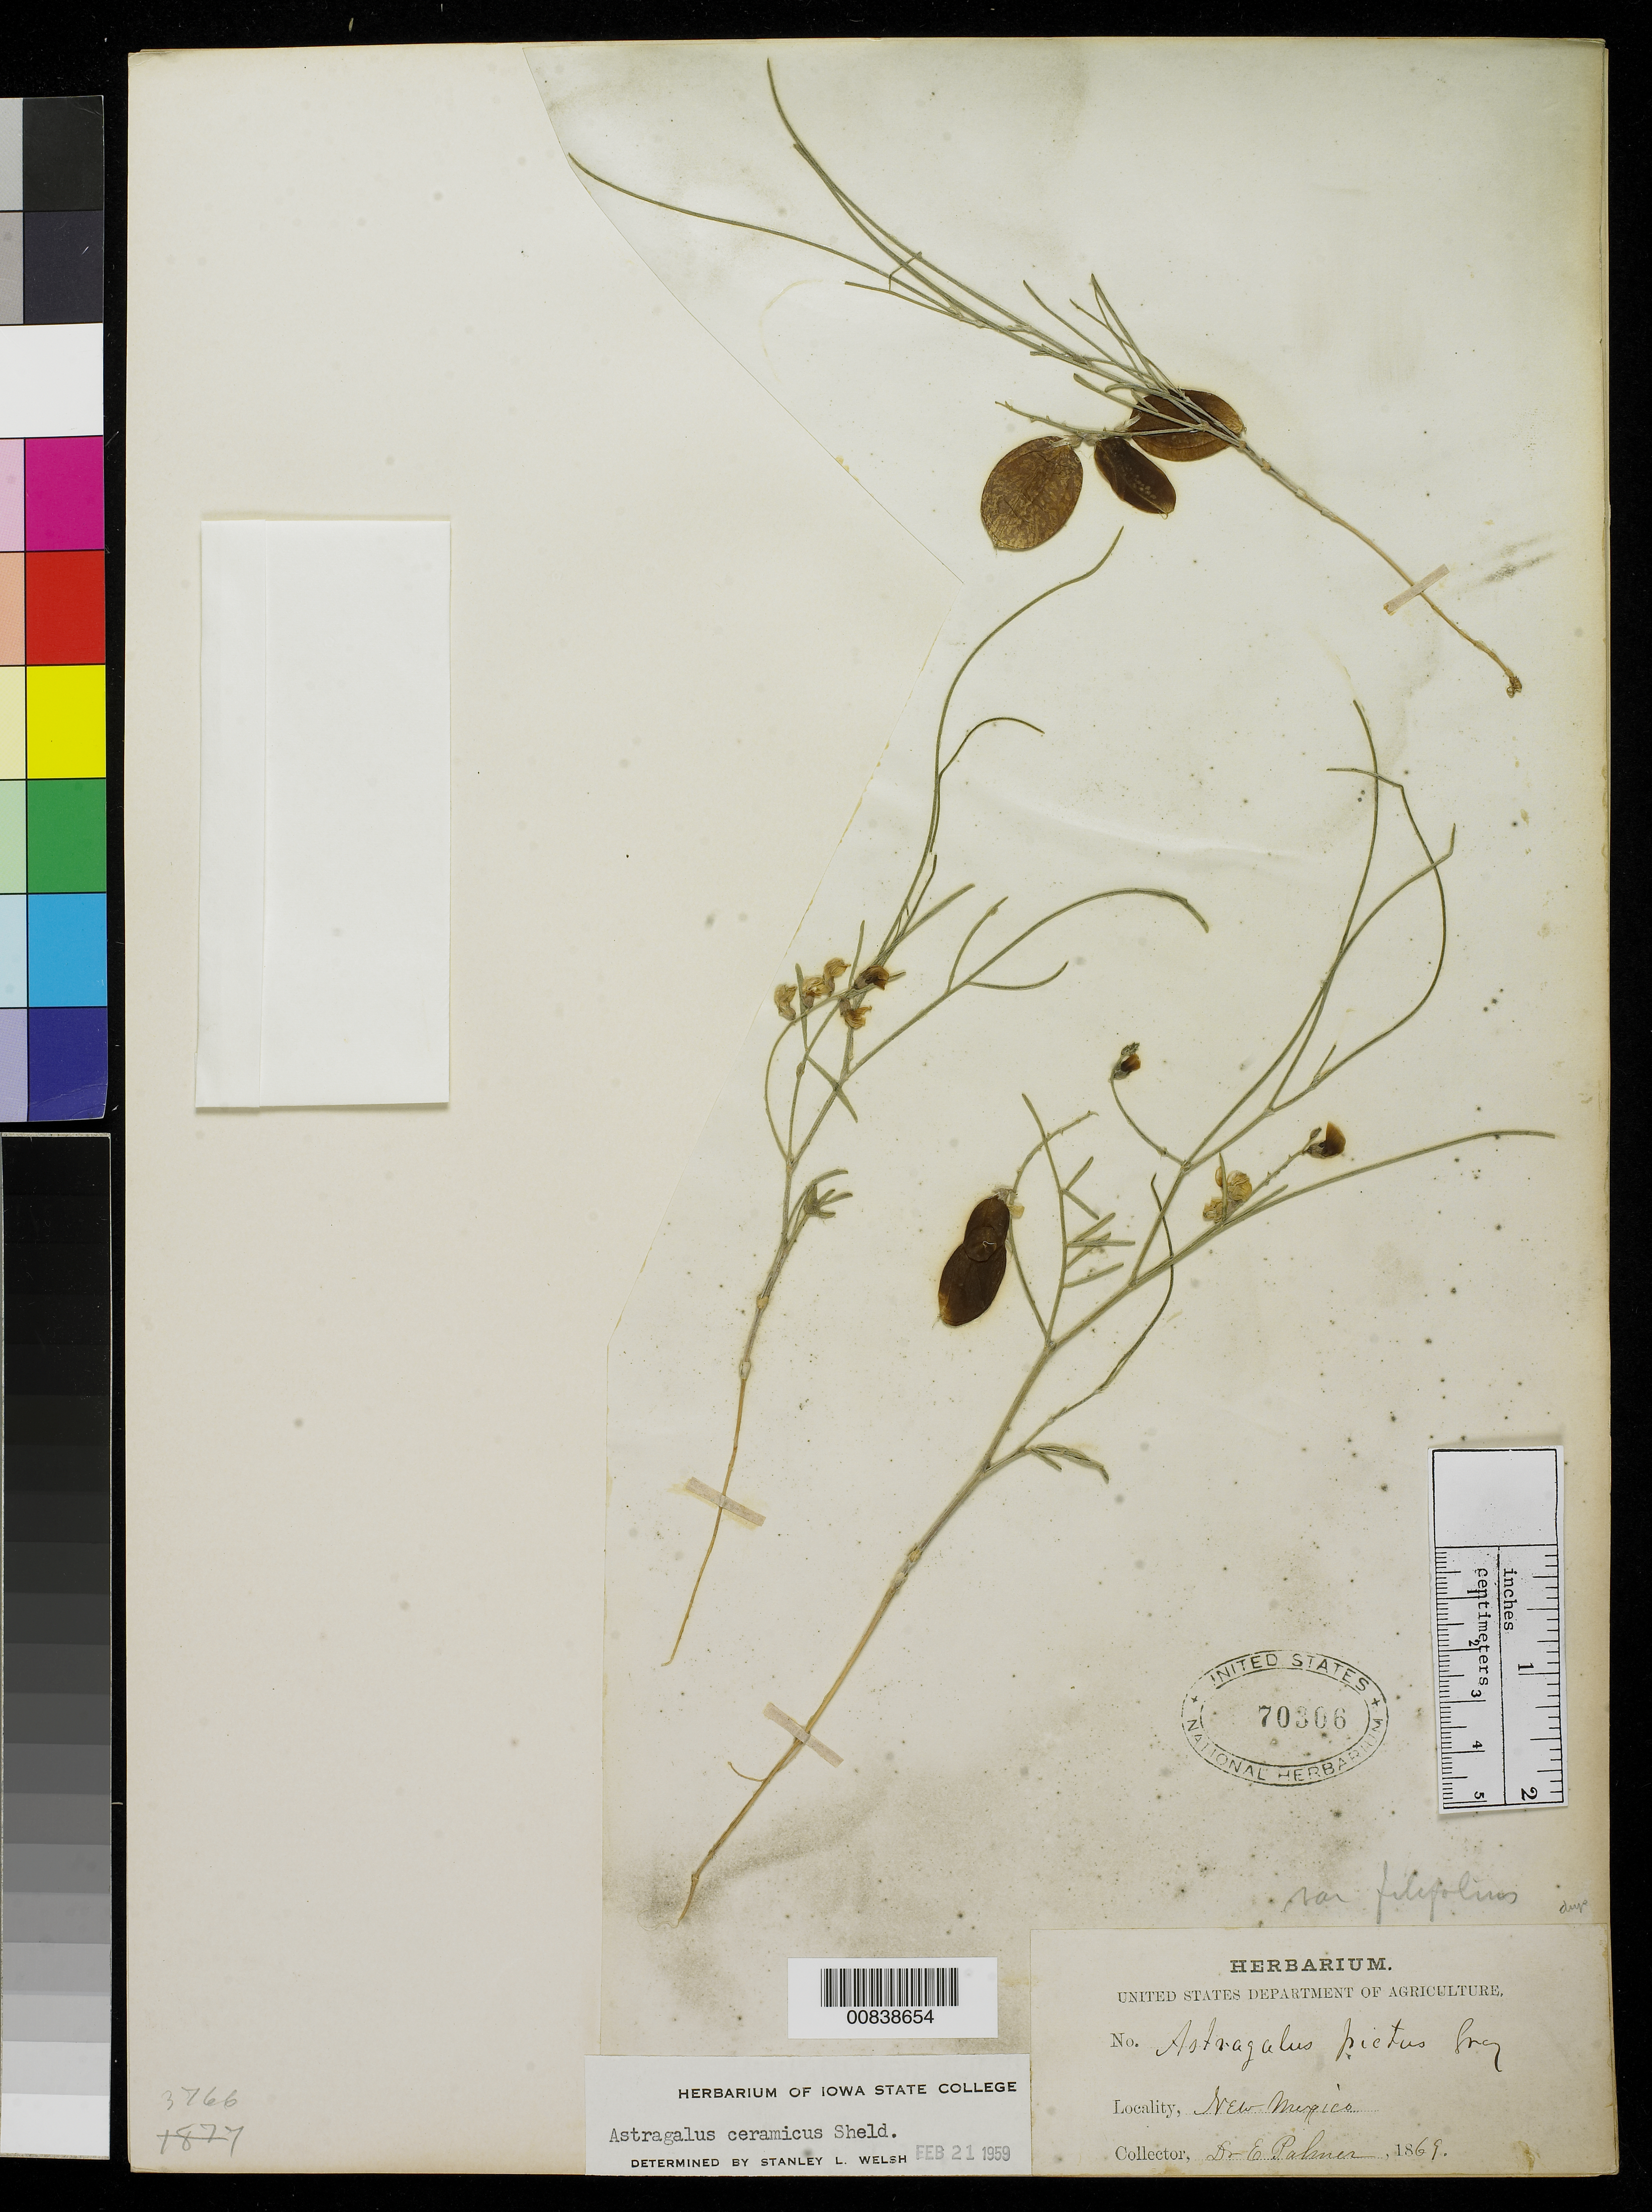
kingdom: Plantae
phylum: Tracheophyta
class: Magnoliopsida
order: Fabales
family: Fabaceae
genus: Astragalus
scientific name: Astragalus ceramicus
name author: E. Sheld.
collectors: E. Palmer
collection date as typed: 1869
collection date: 1869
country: United States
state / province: New Mexico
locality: New Mexico.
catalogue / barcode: US 70306